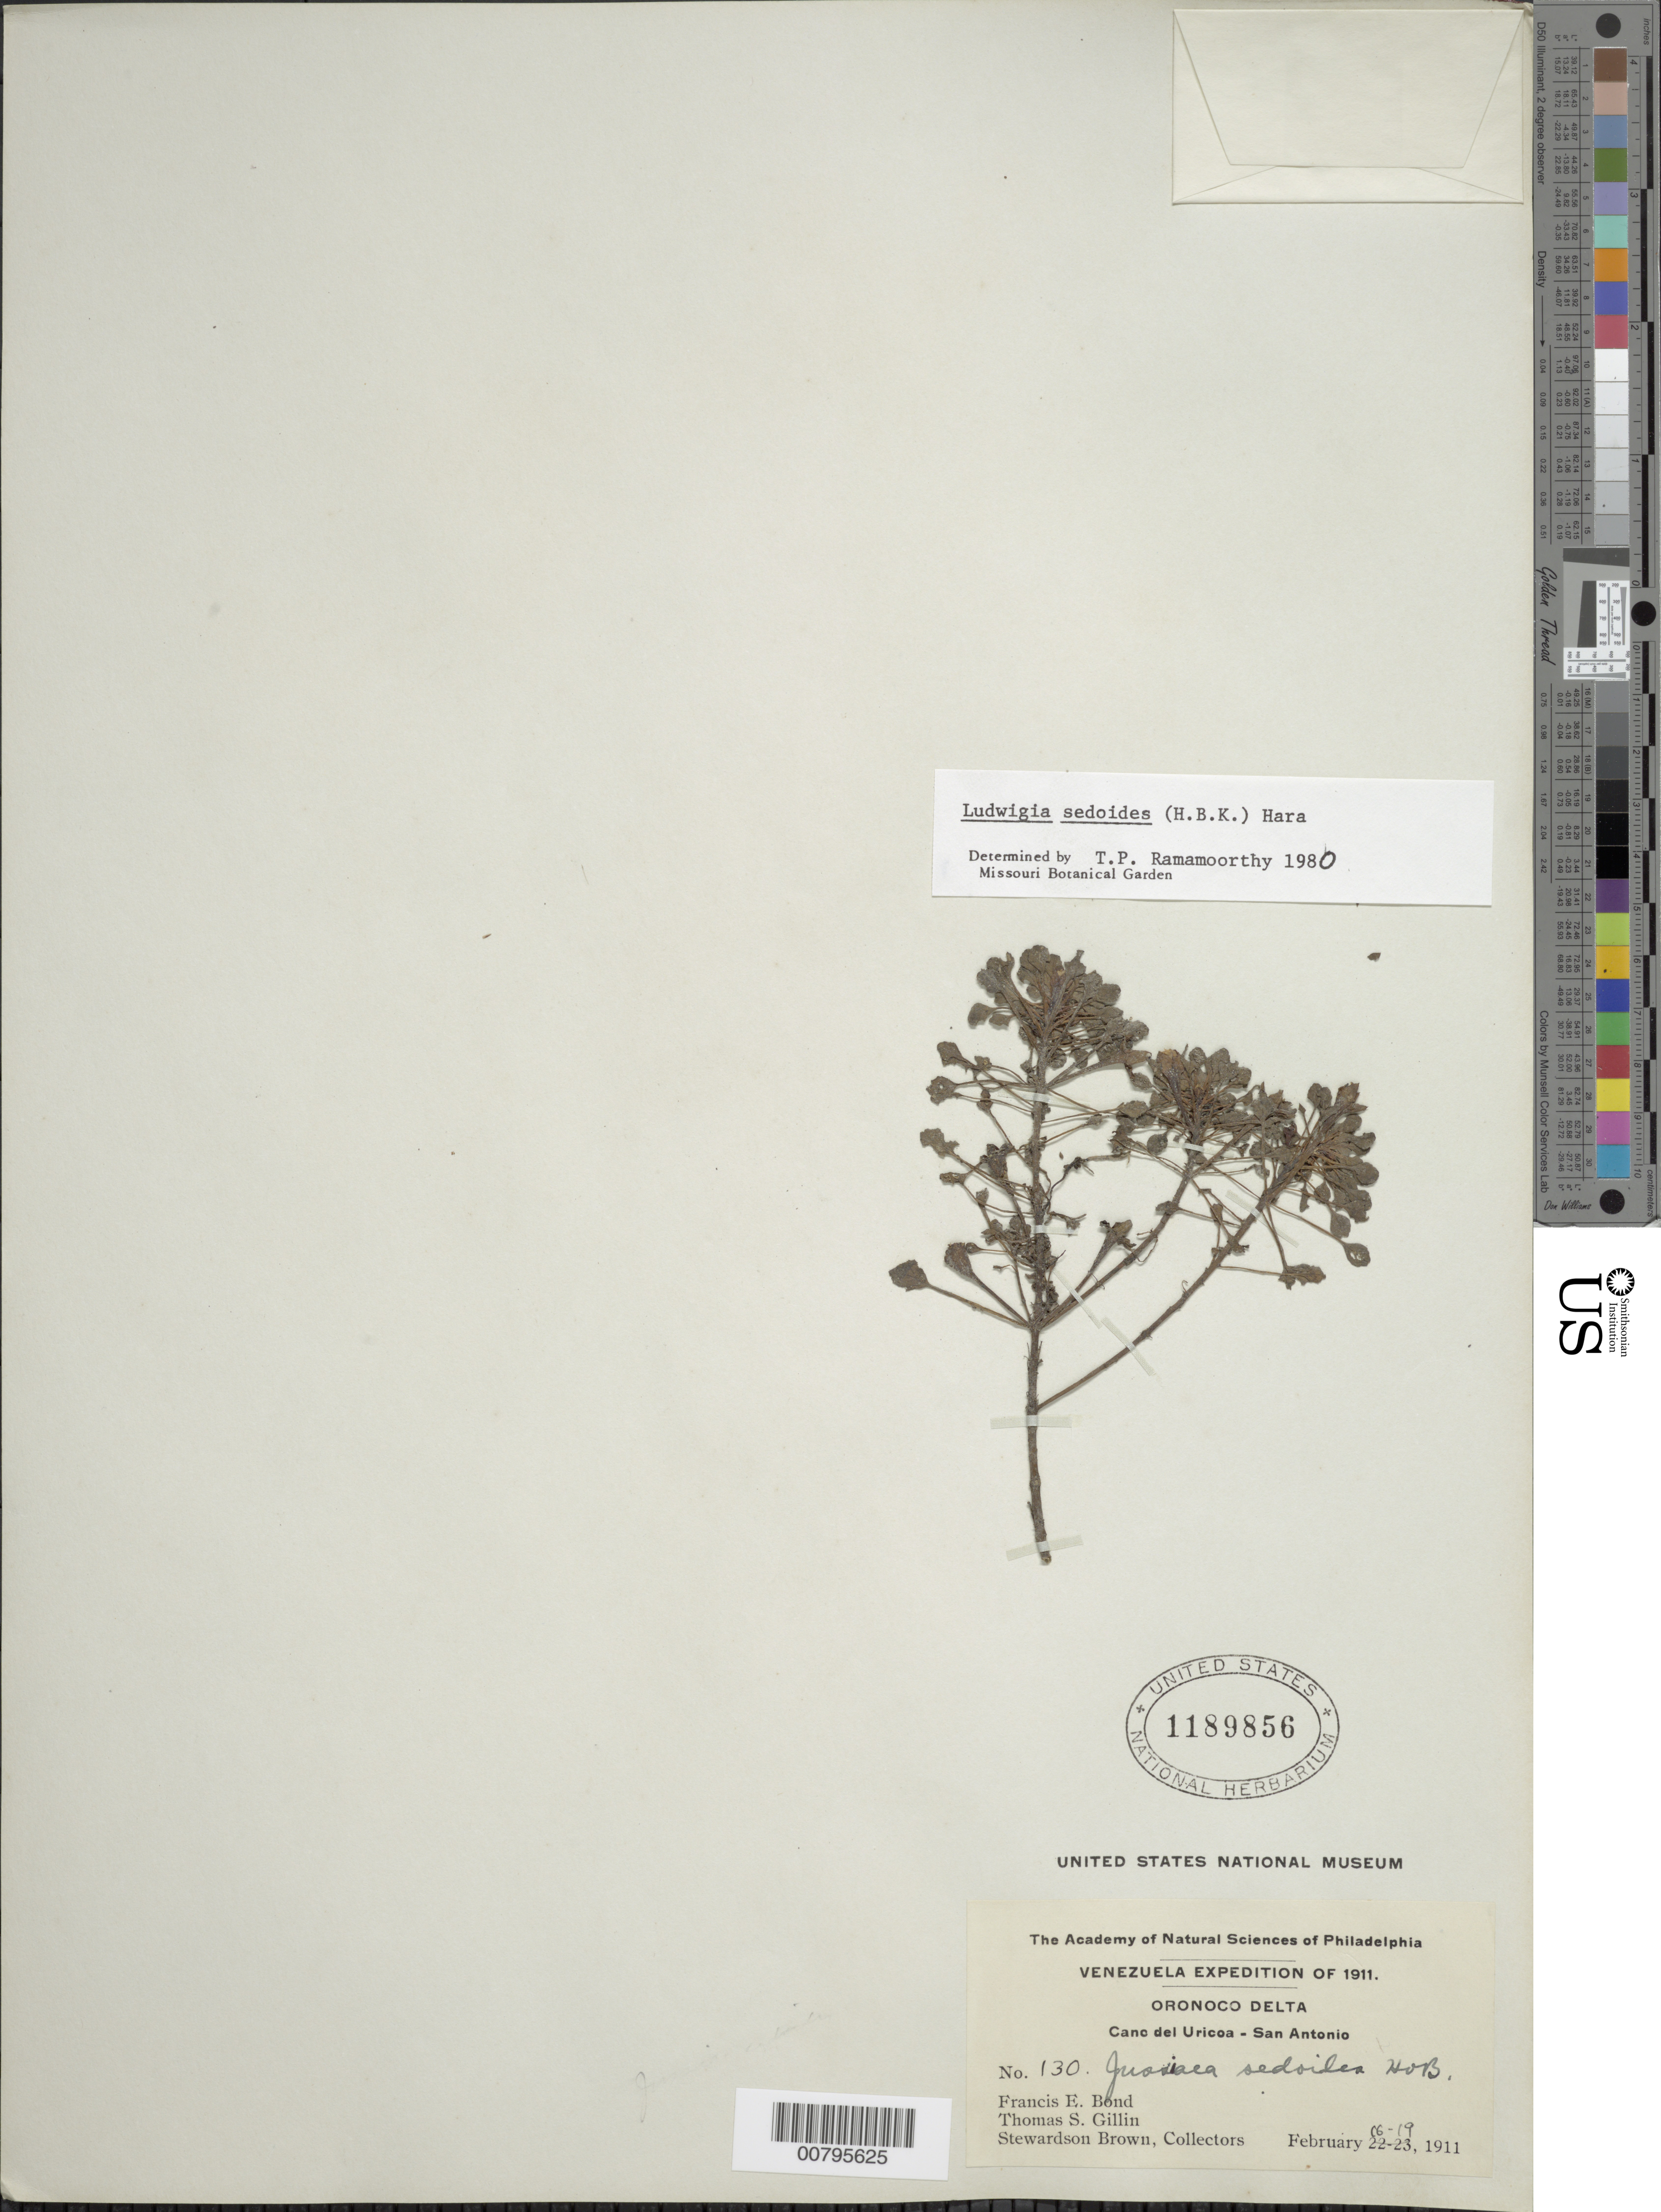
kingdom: Plantae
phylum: Tracheophyta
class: Magnoliopsida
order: Myrtales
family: Onagraceae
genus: Ludwigia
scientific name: Ludwigia sedoides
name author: (Humb. & Bonpl.) H. Hara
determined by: Ramamoorthy, T. P.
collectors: F. Bond, T. Gillin & S. Brown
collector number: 130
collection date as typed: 16-19 February 1911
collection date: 1911-02-16/1911-02-19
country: Venezuela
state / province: Monagas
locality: Las Piedritas and savannah between Boca de Uracoa and San Antonio de Tabasca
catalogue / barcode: US 1189856